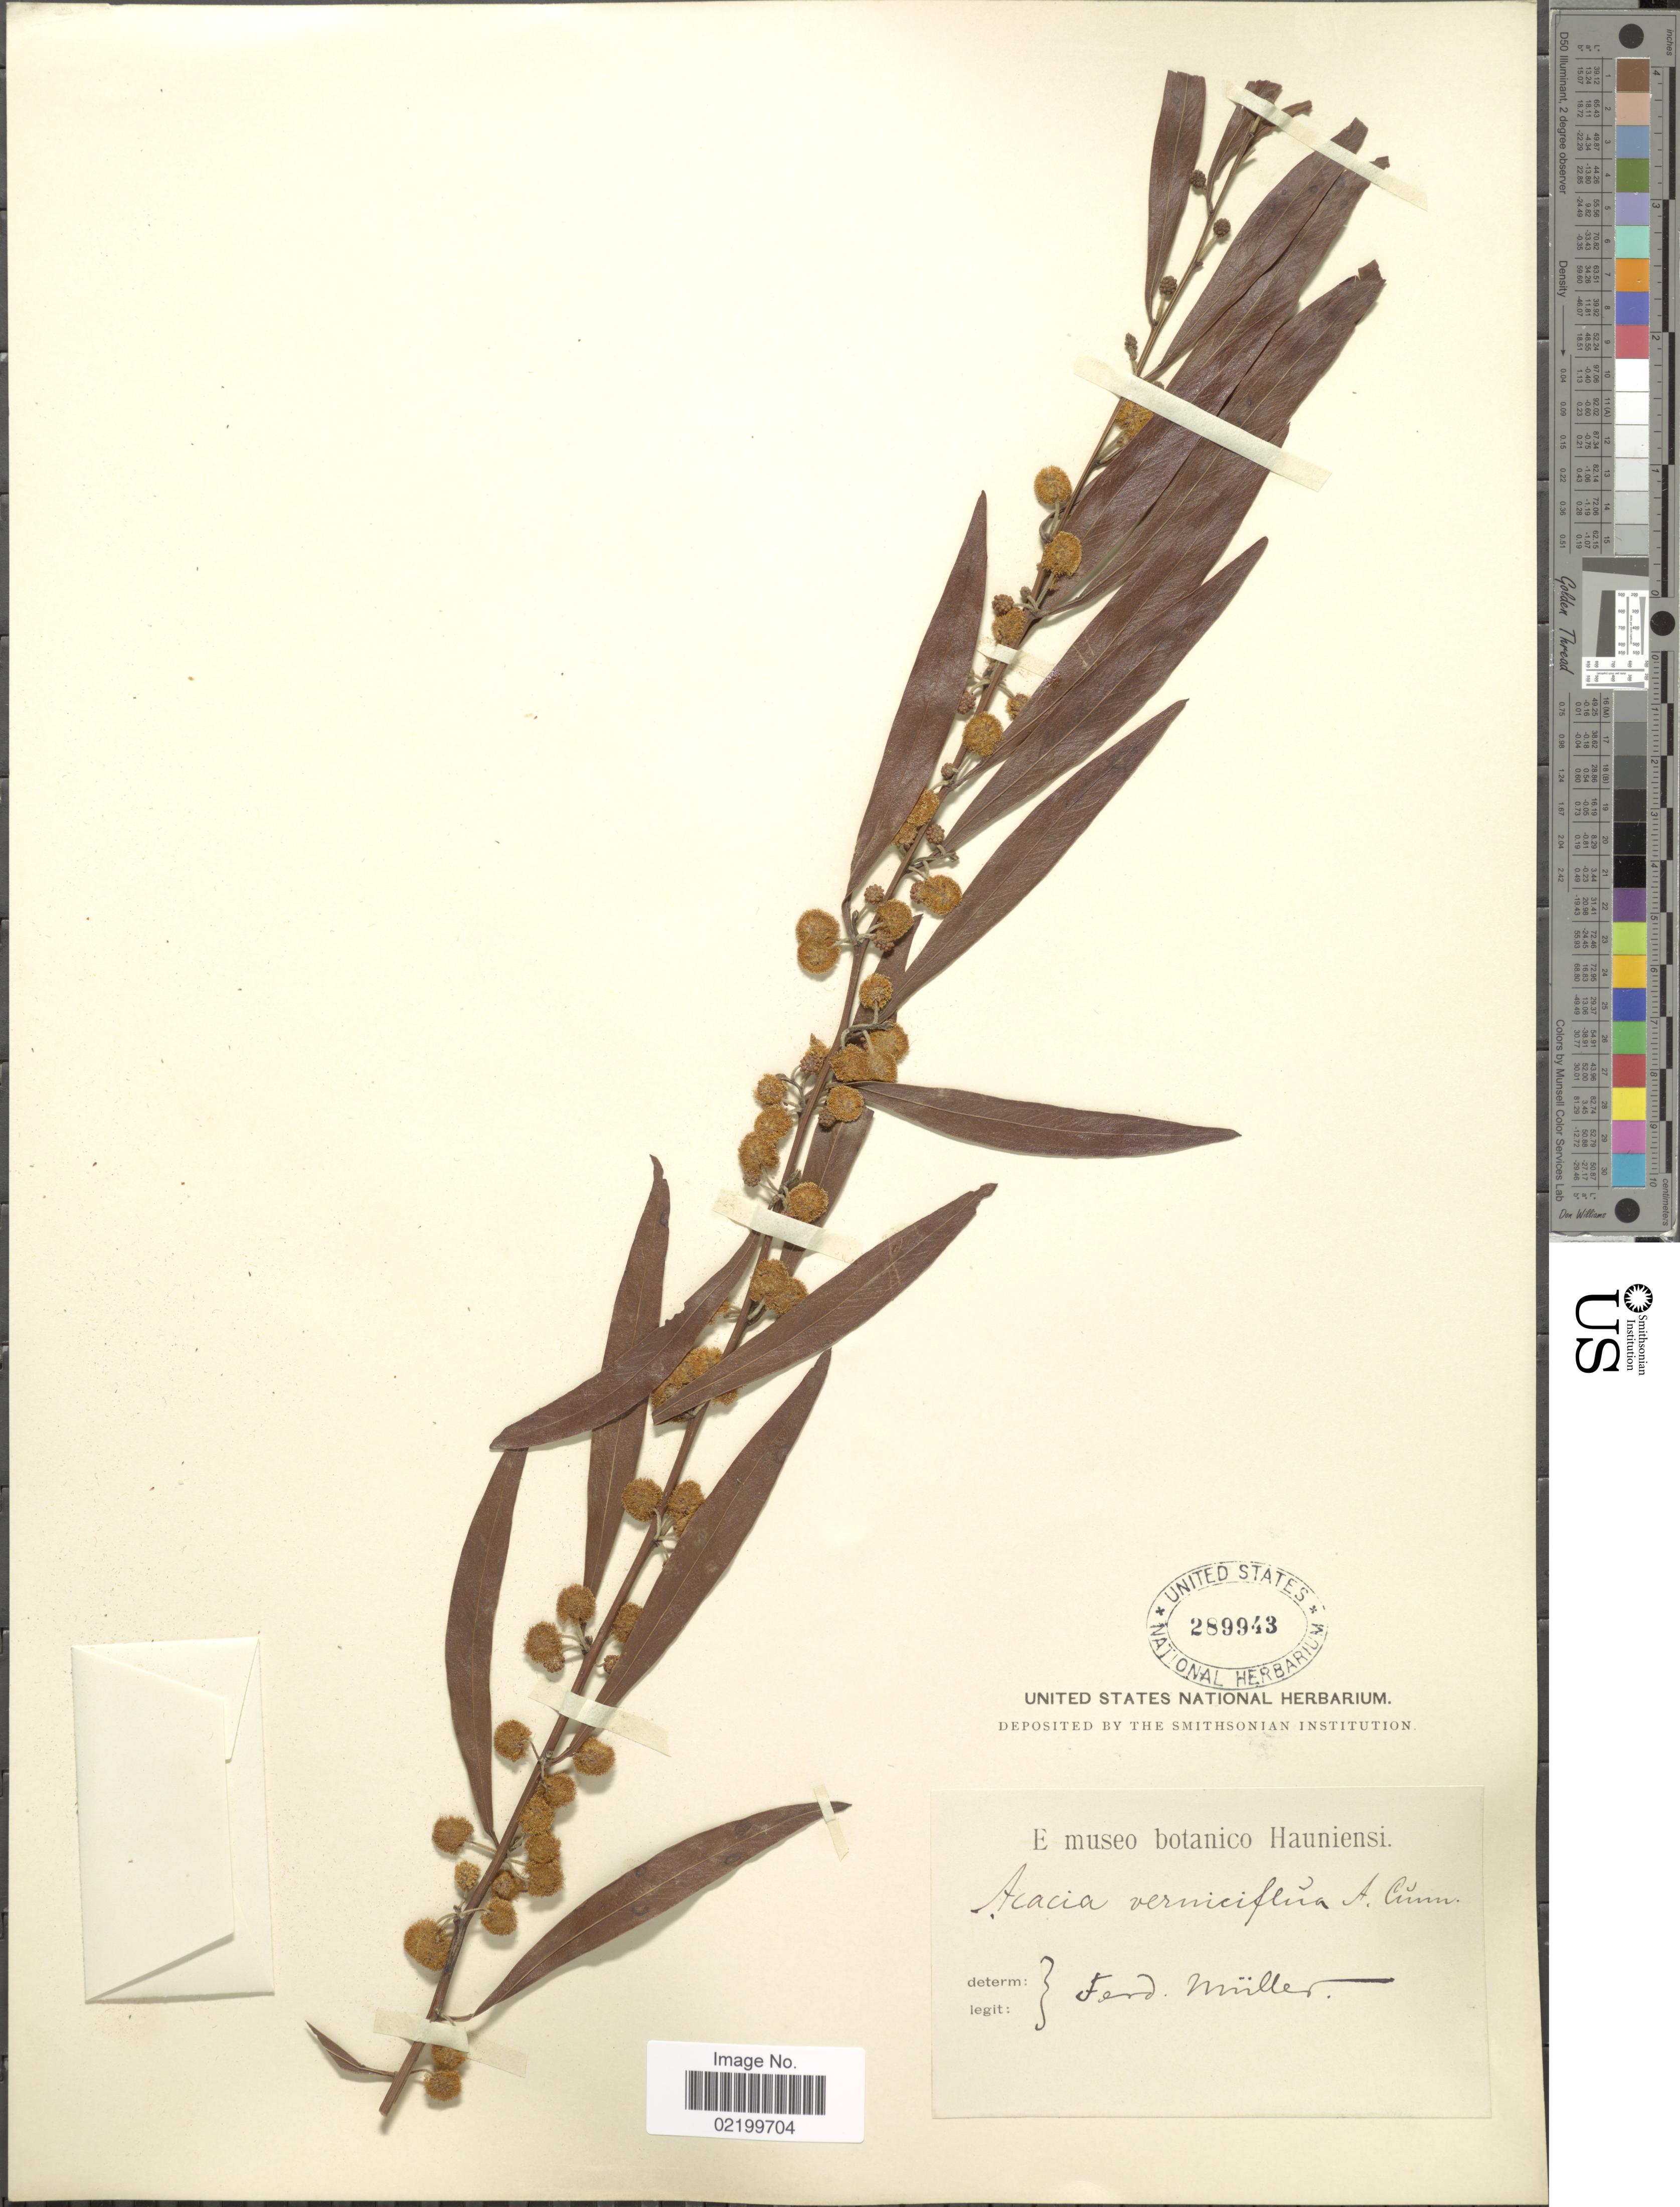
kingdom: Plantae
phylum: Tracheophyta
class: Magnoliopsida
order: Fabales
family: Fabaceae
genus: Acacia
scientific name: Acacia verniciflua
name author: A. Cunn.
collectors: F. Müller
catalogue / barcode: US 289943